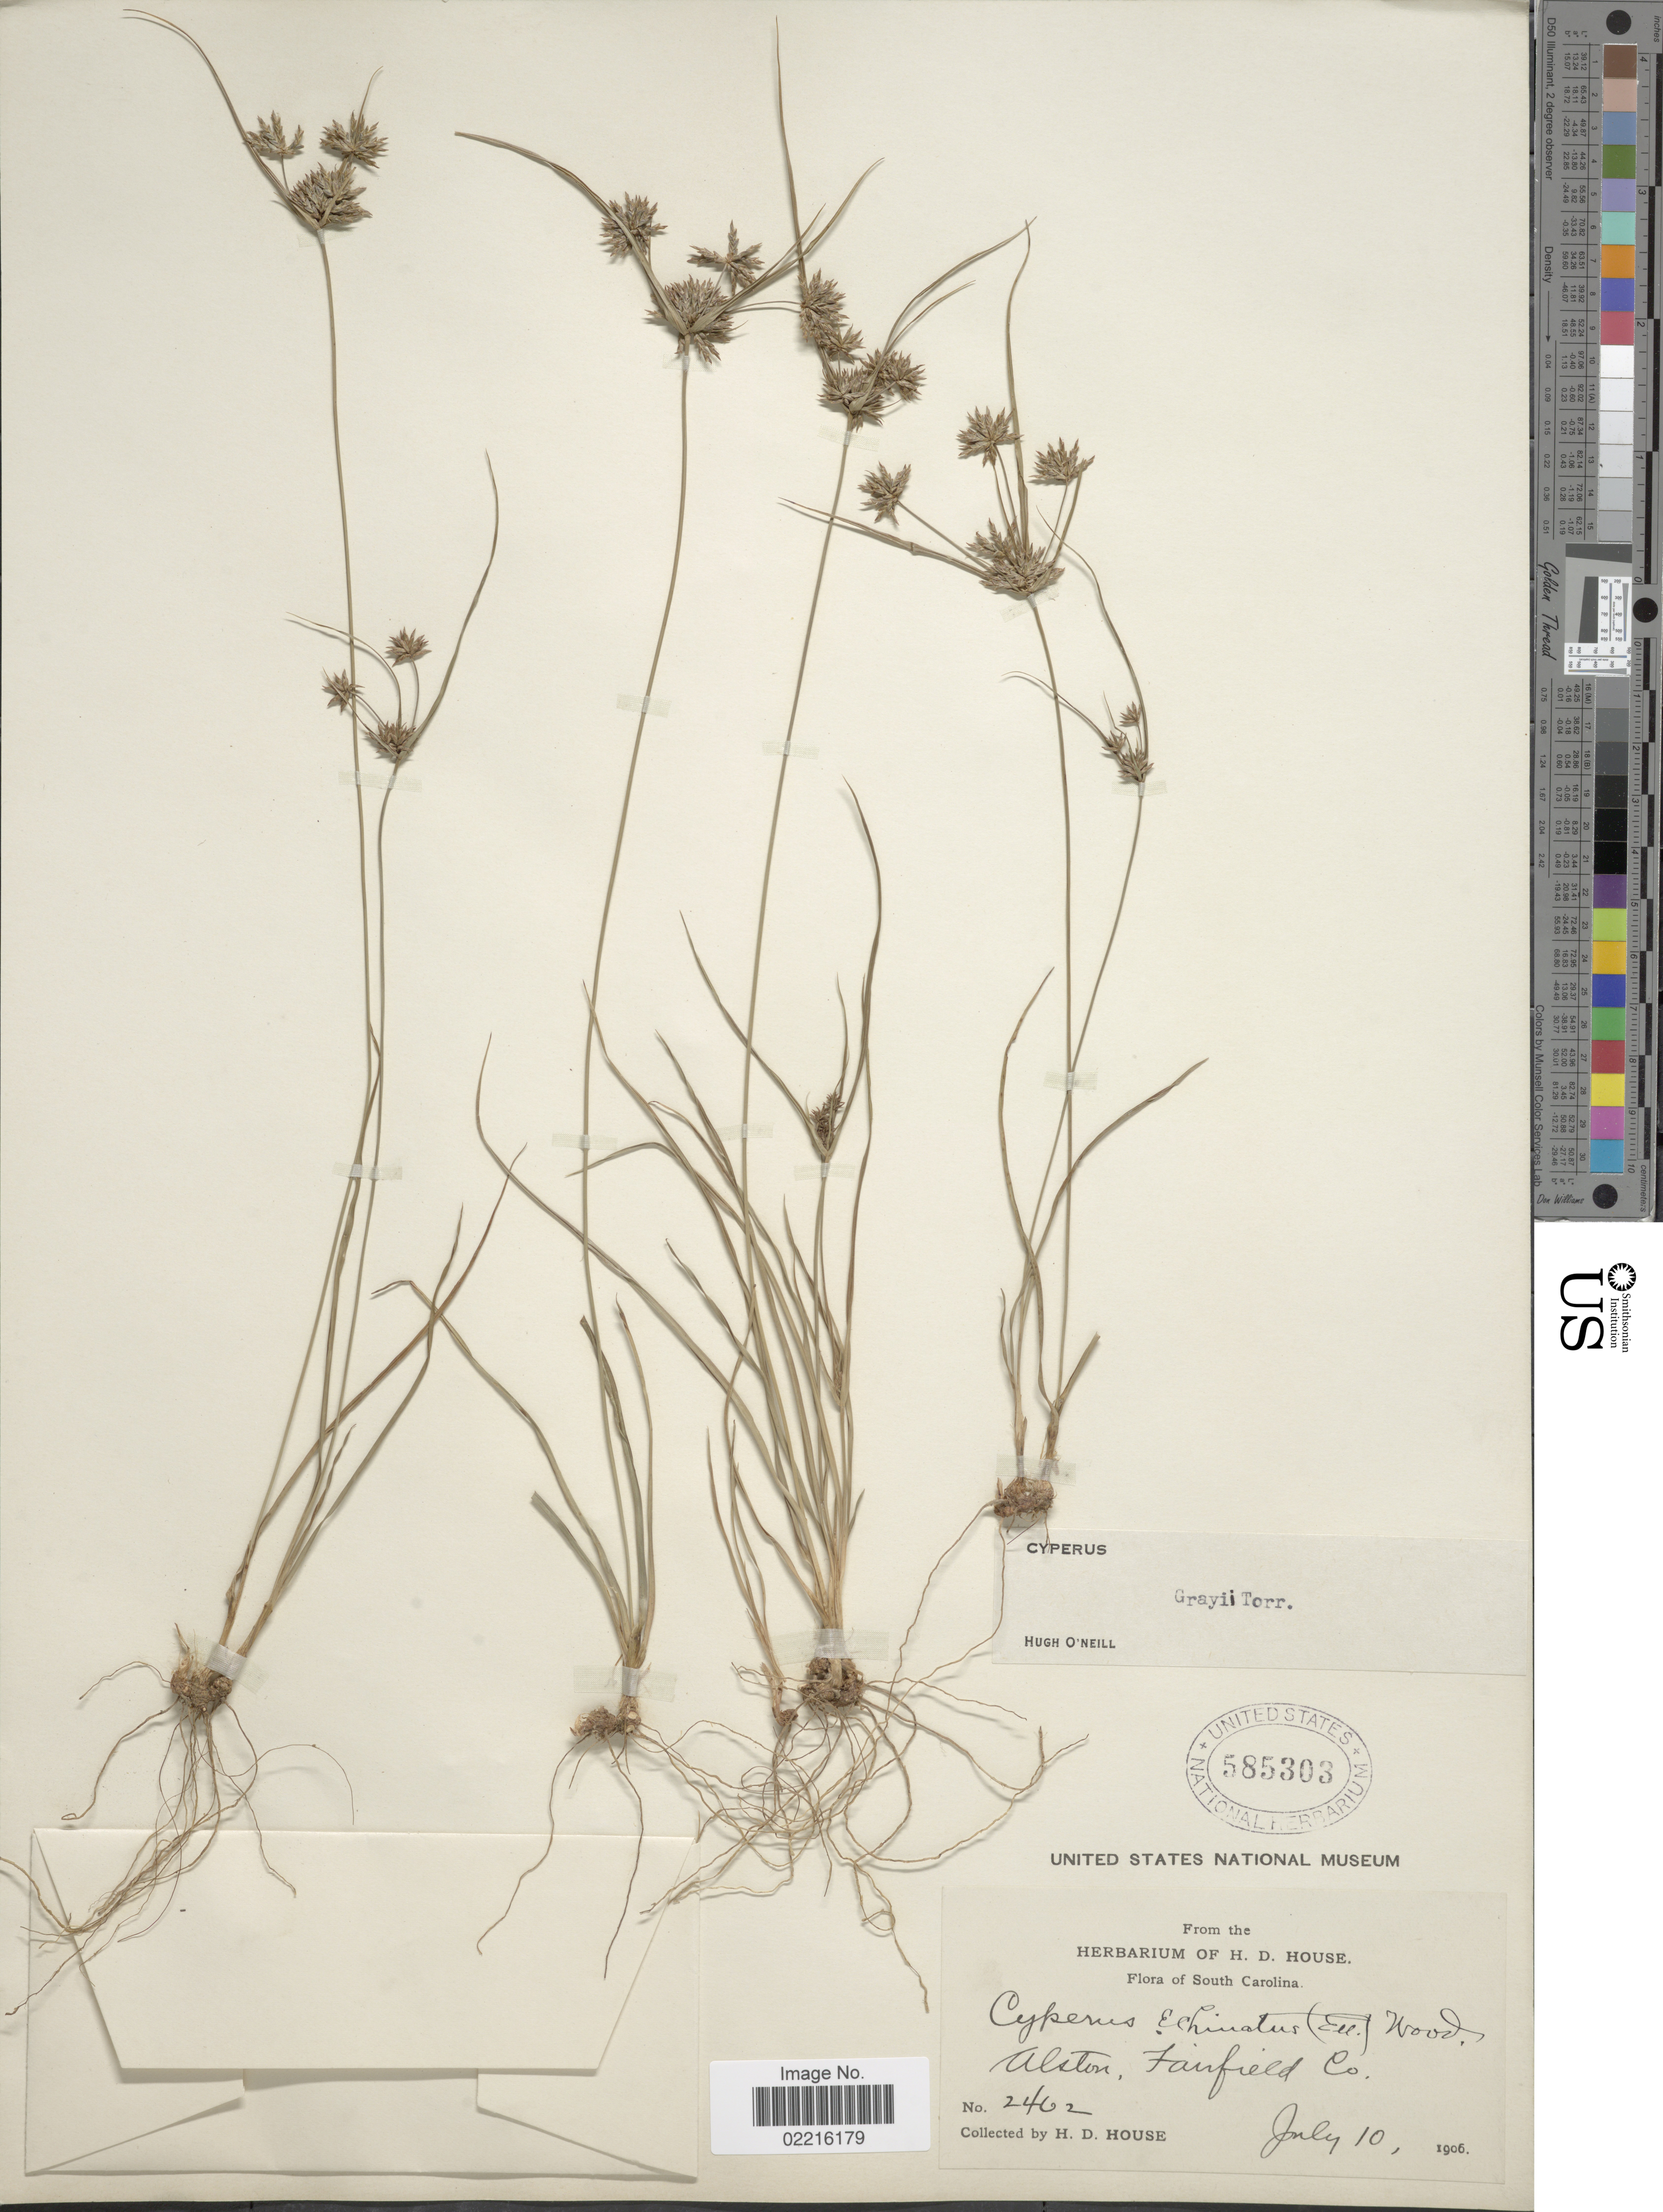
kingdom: Plantae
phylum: Tracheophyta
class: Liliopsida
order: Poales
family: Cyperaceae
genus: Cyperus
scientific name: Cyperus grayi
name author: Torr.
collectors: H. D. House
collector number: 2462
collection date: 1906-07-10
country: United States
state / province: South Carolina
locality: Alston, Fairfield Co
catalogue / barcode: US 585303